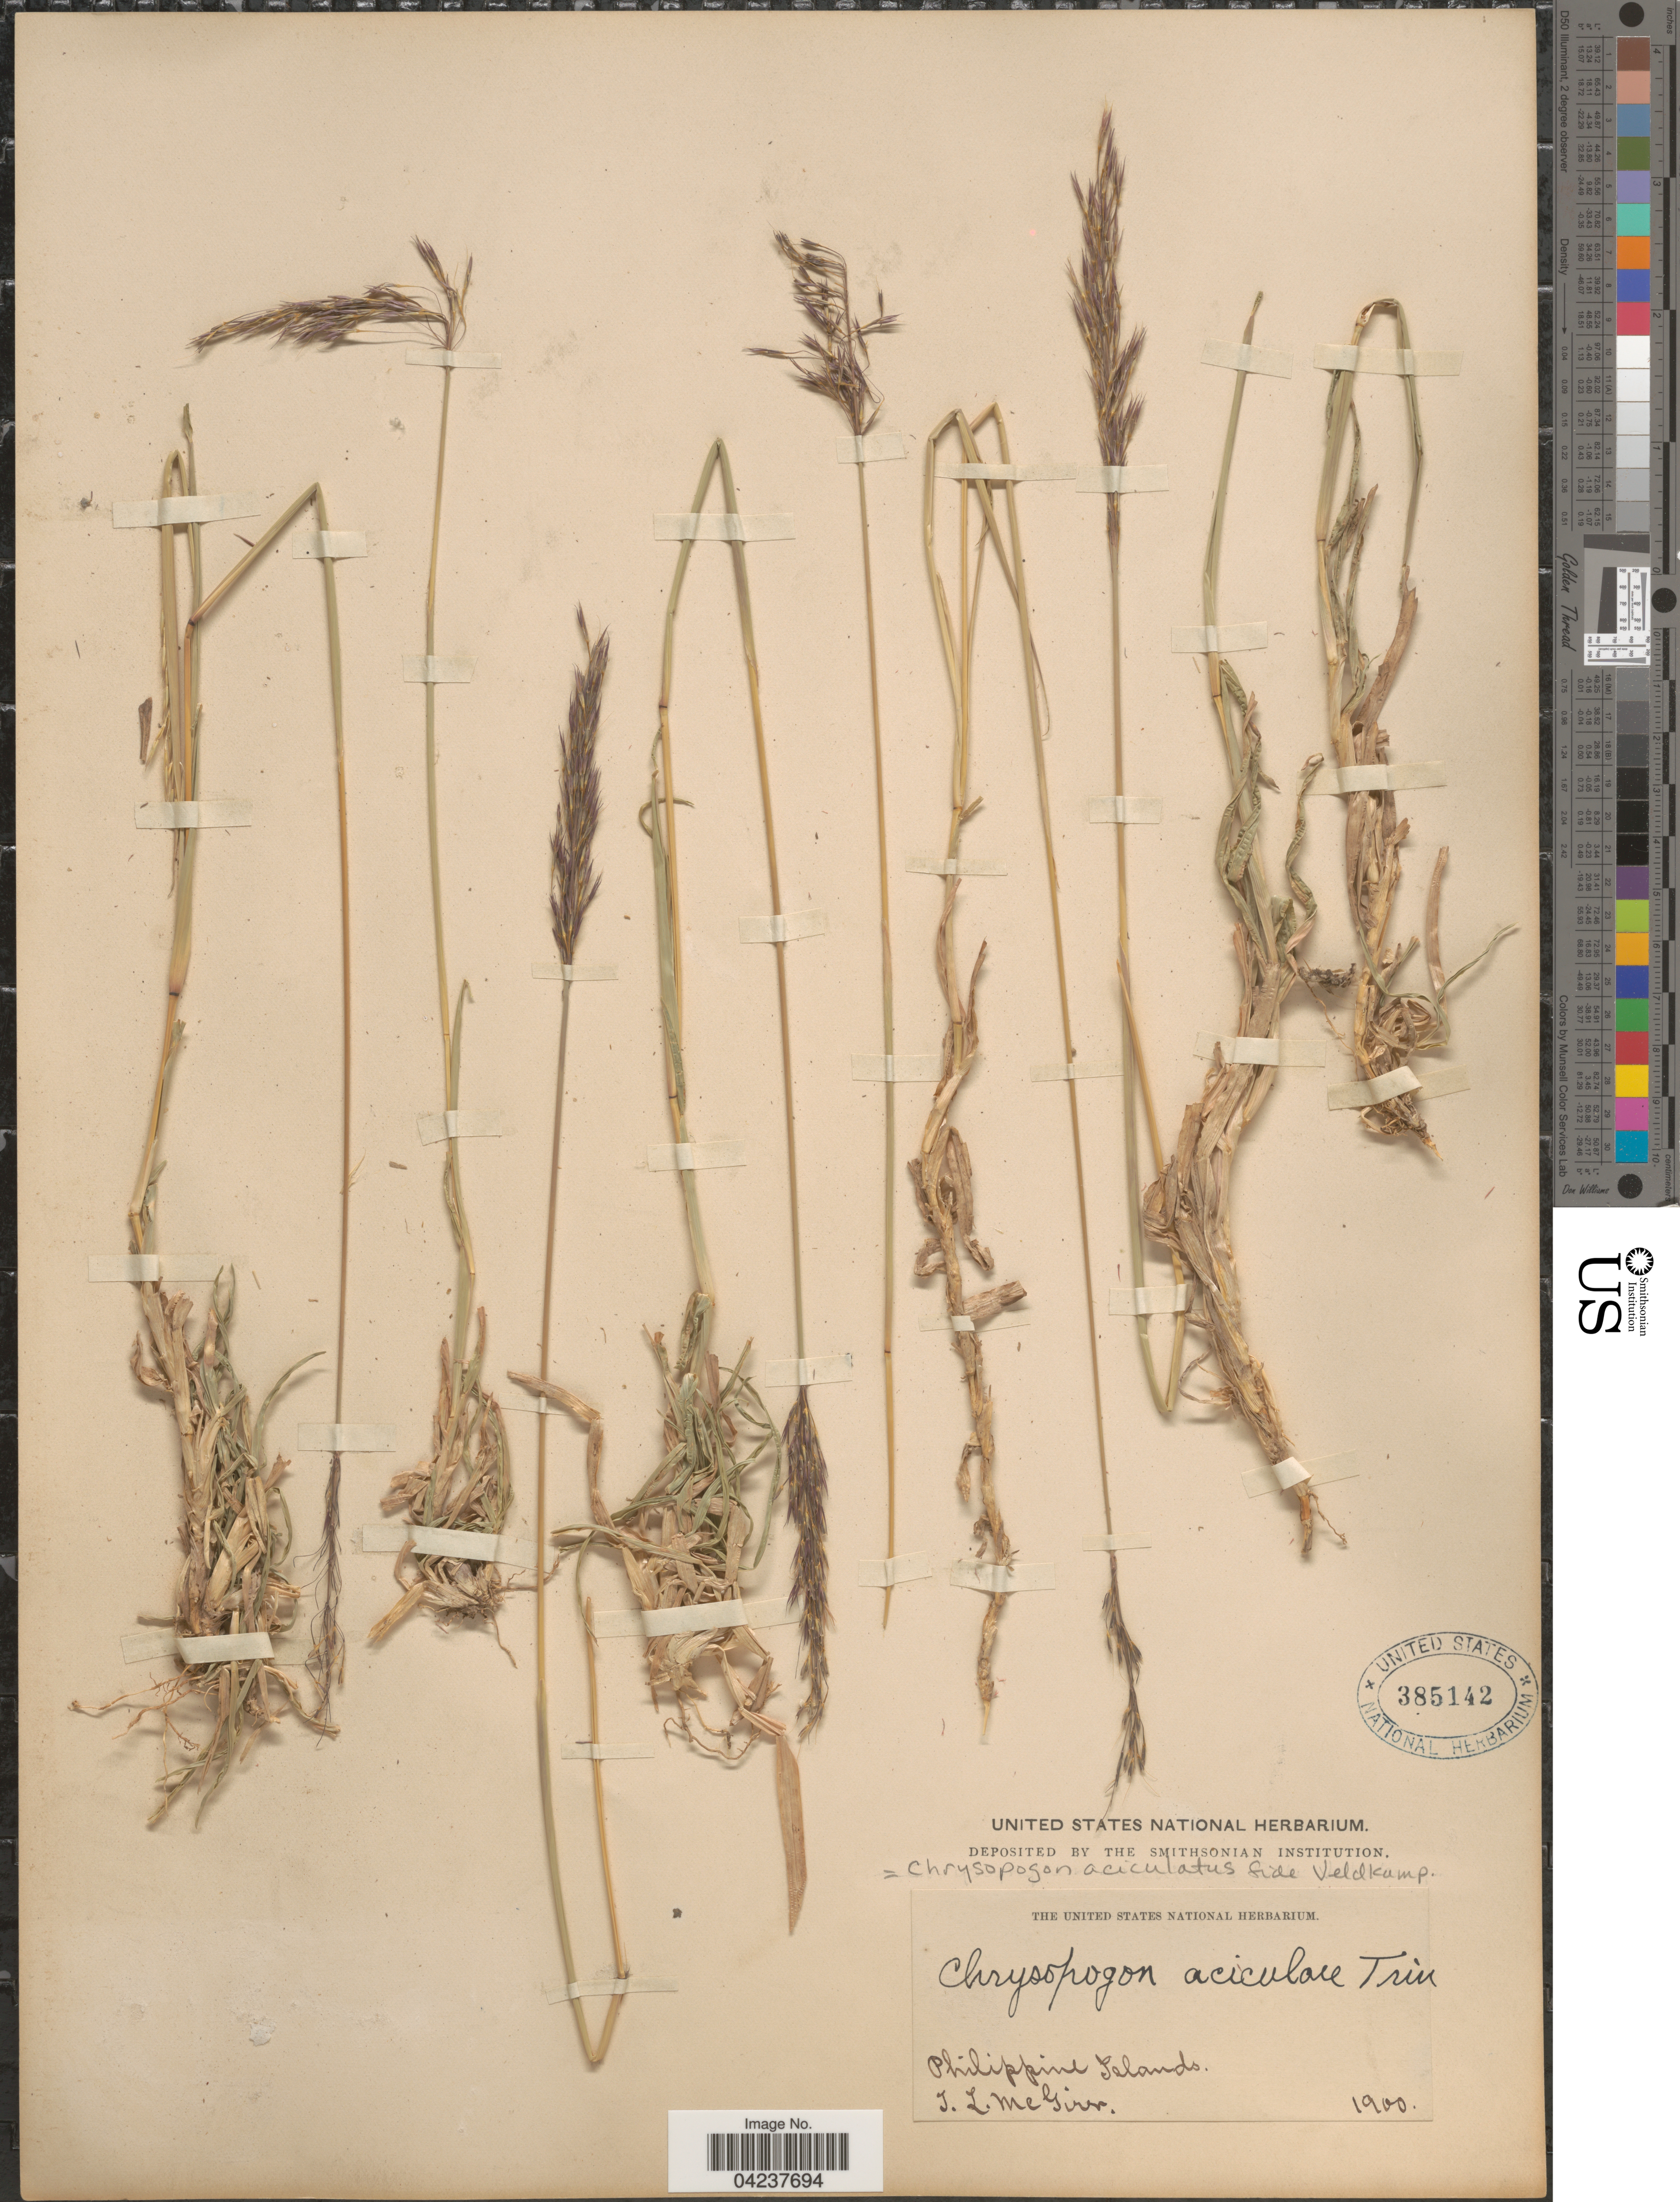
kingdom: Plantae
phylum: Tracheophyta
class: Liliopsida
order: Poales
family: Poaceae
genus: Chrysopogon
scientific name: Chrysopogon aciculatus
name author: (Retz.) Trin.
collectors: I. McGirr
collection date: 1900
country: Philippines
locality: Philippine Islands.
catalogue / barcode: US 385142